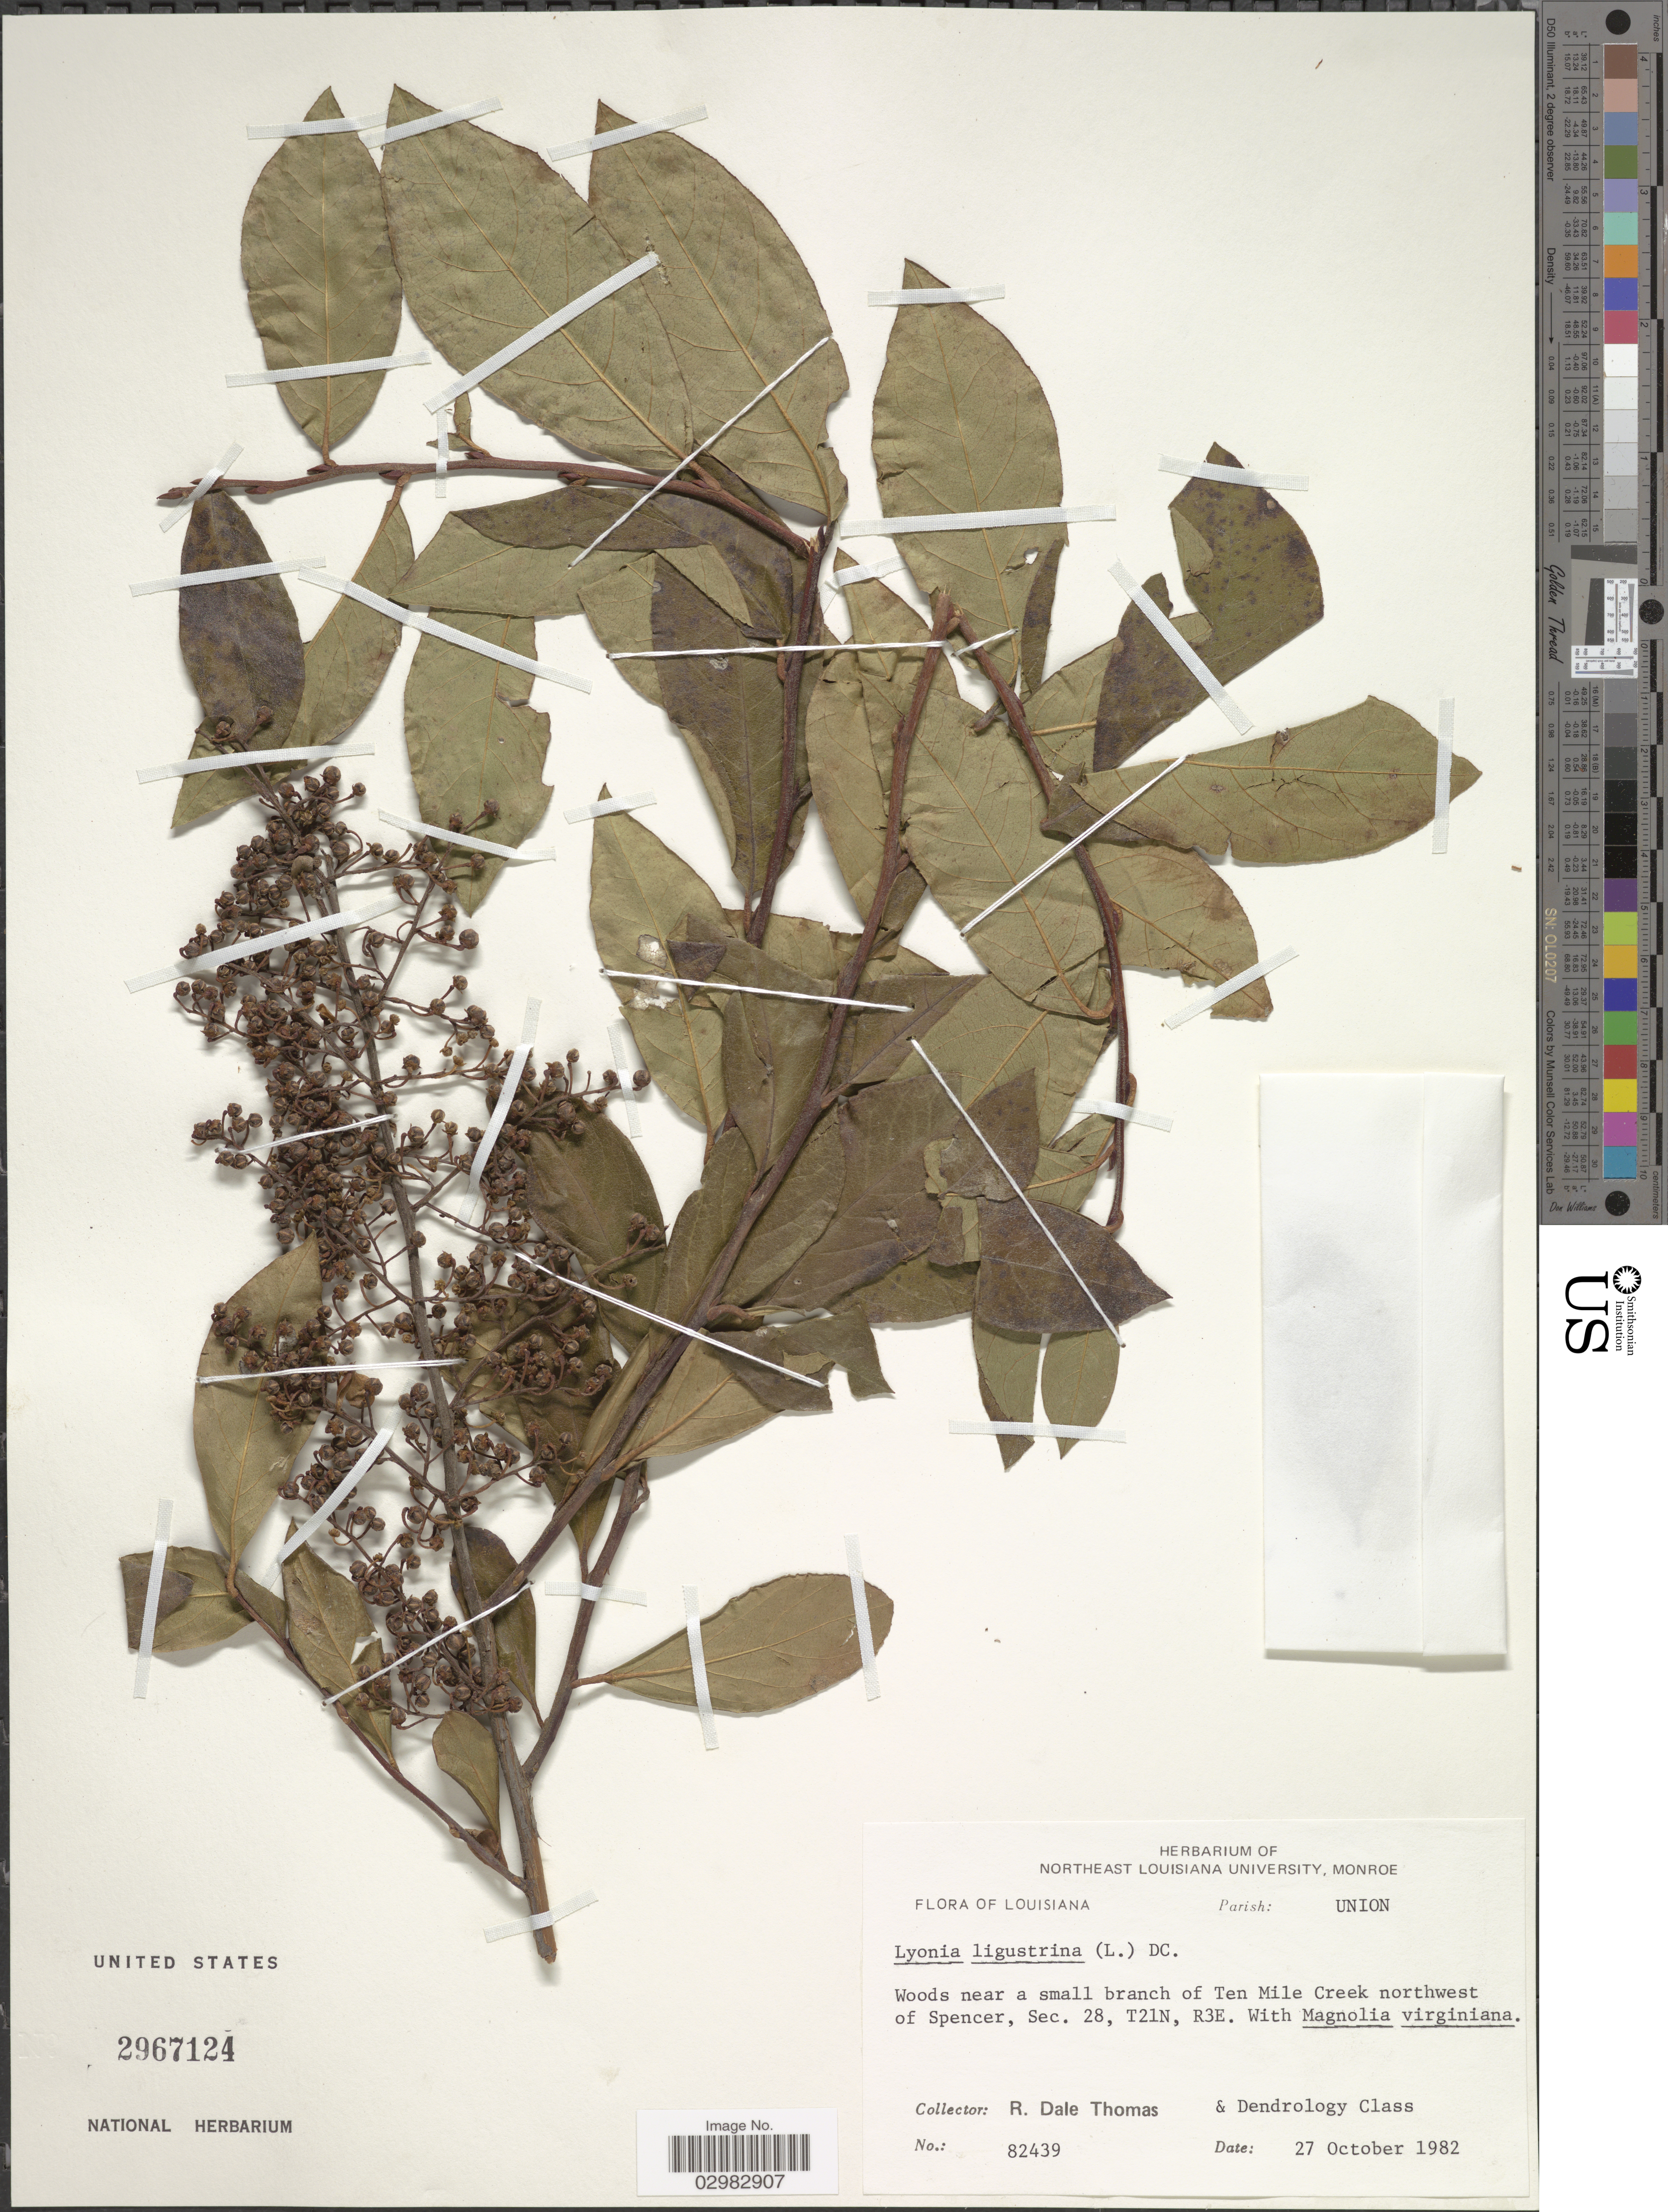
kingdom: Plantae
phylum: Tracheophyta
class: Magnoliopsida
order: Ericales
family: Ericaceae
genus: Lyonia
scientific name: Lyonia ligustrina var. foliosiflora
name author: (Michx.) Fernald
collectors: R. Thomas & Dendrology Class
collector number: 82439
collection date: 1982-10-27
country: United States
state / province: Louisiana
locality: Parish: Union. Woods near a small branch of Ten Mile Creek northwest of Spencer, Sec. 28, T21N, R3E.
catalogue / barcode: US 2967124